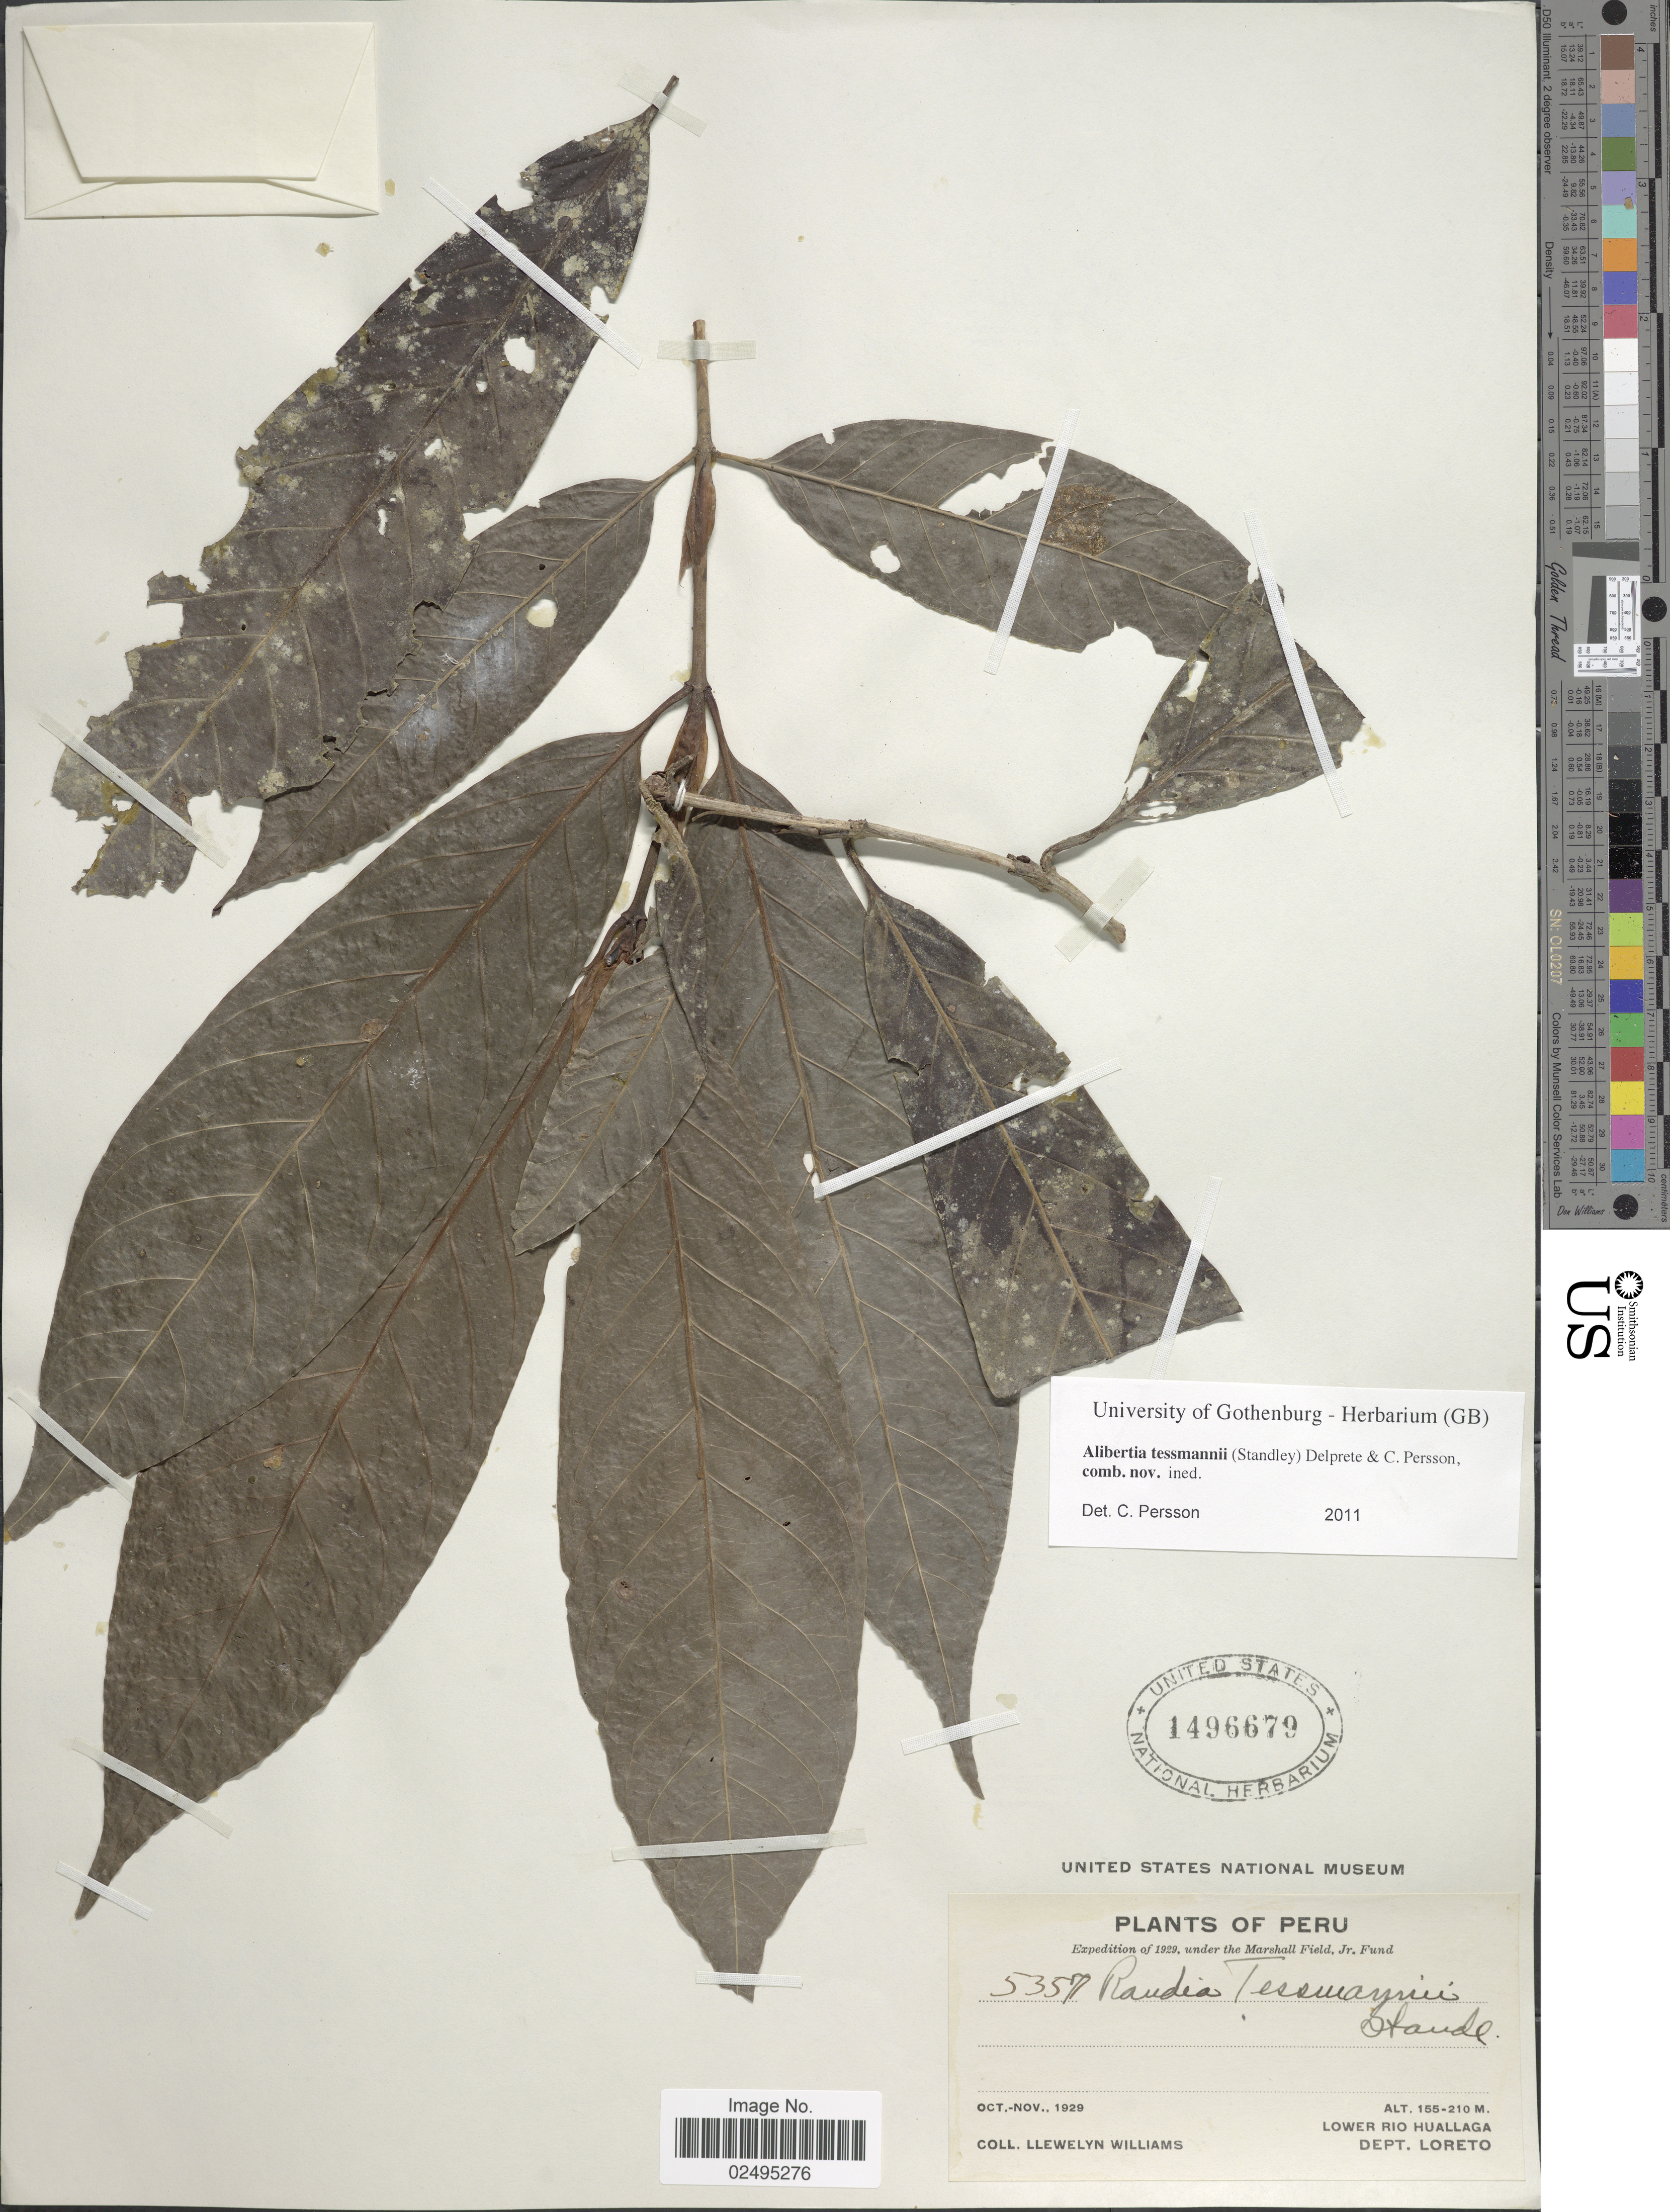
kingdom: Plantae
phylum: Tracheophyta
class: Magnoliopsida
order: Gentianales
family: Rubiaceae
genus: Randia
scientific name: Randia tessmanii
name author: Standl.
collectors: Ll. Williams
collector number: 5357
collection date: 1929-10/1929-11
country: Peru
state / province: Loreto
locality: Lower Rio Huallaga, Dept. Loreto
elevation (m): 155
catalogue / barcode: US 1496679